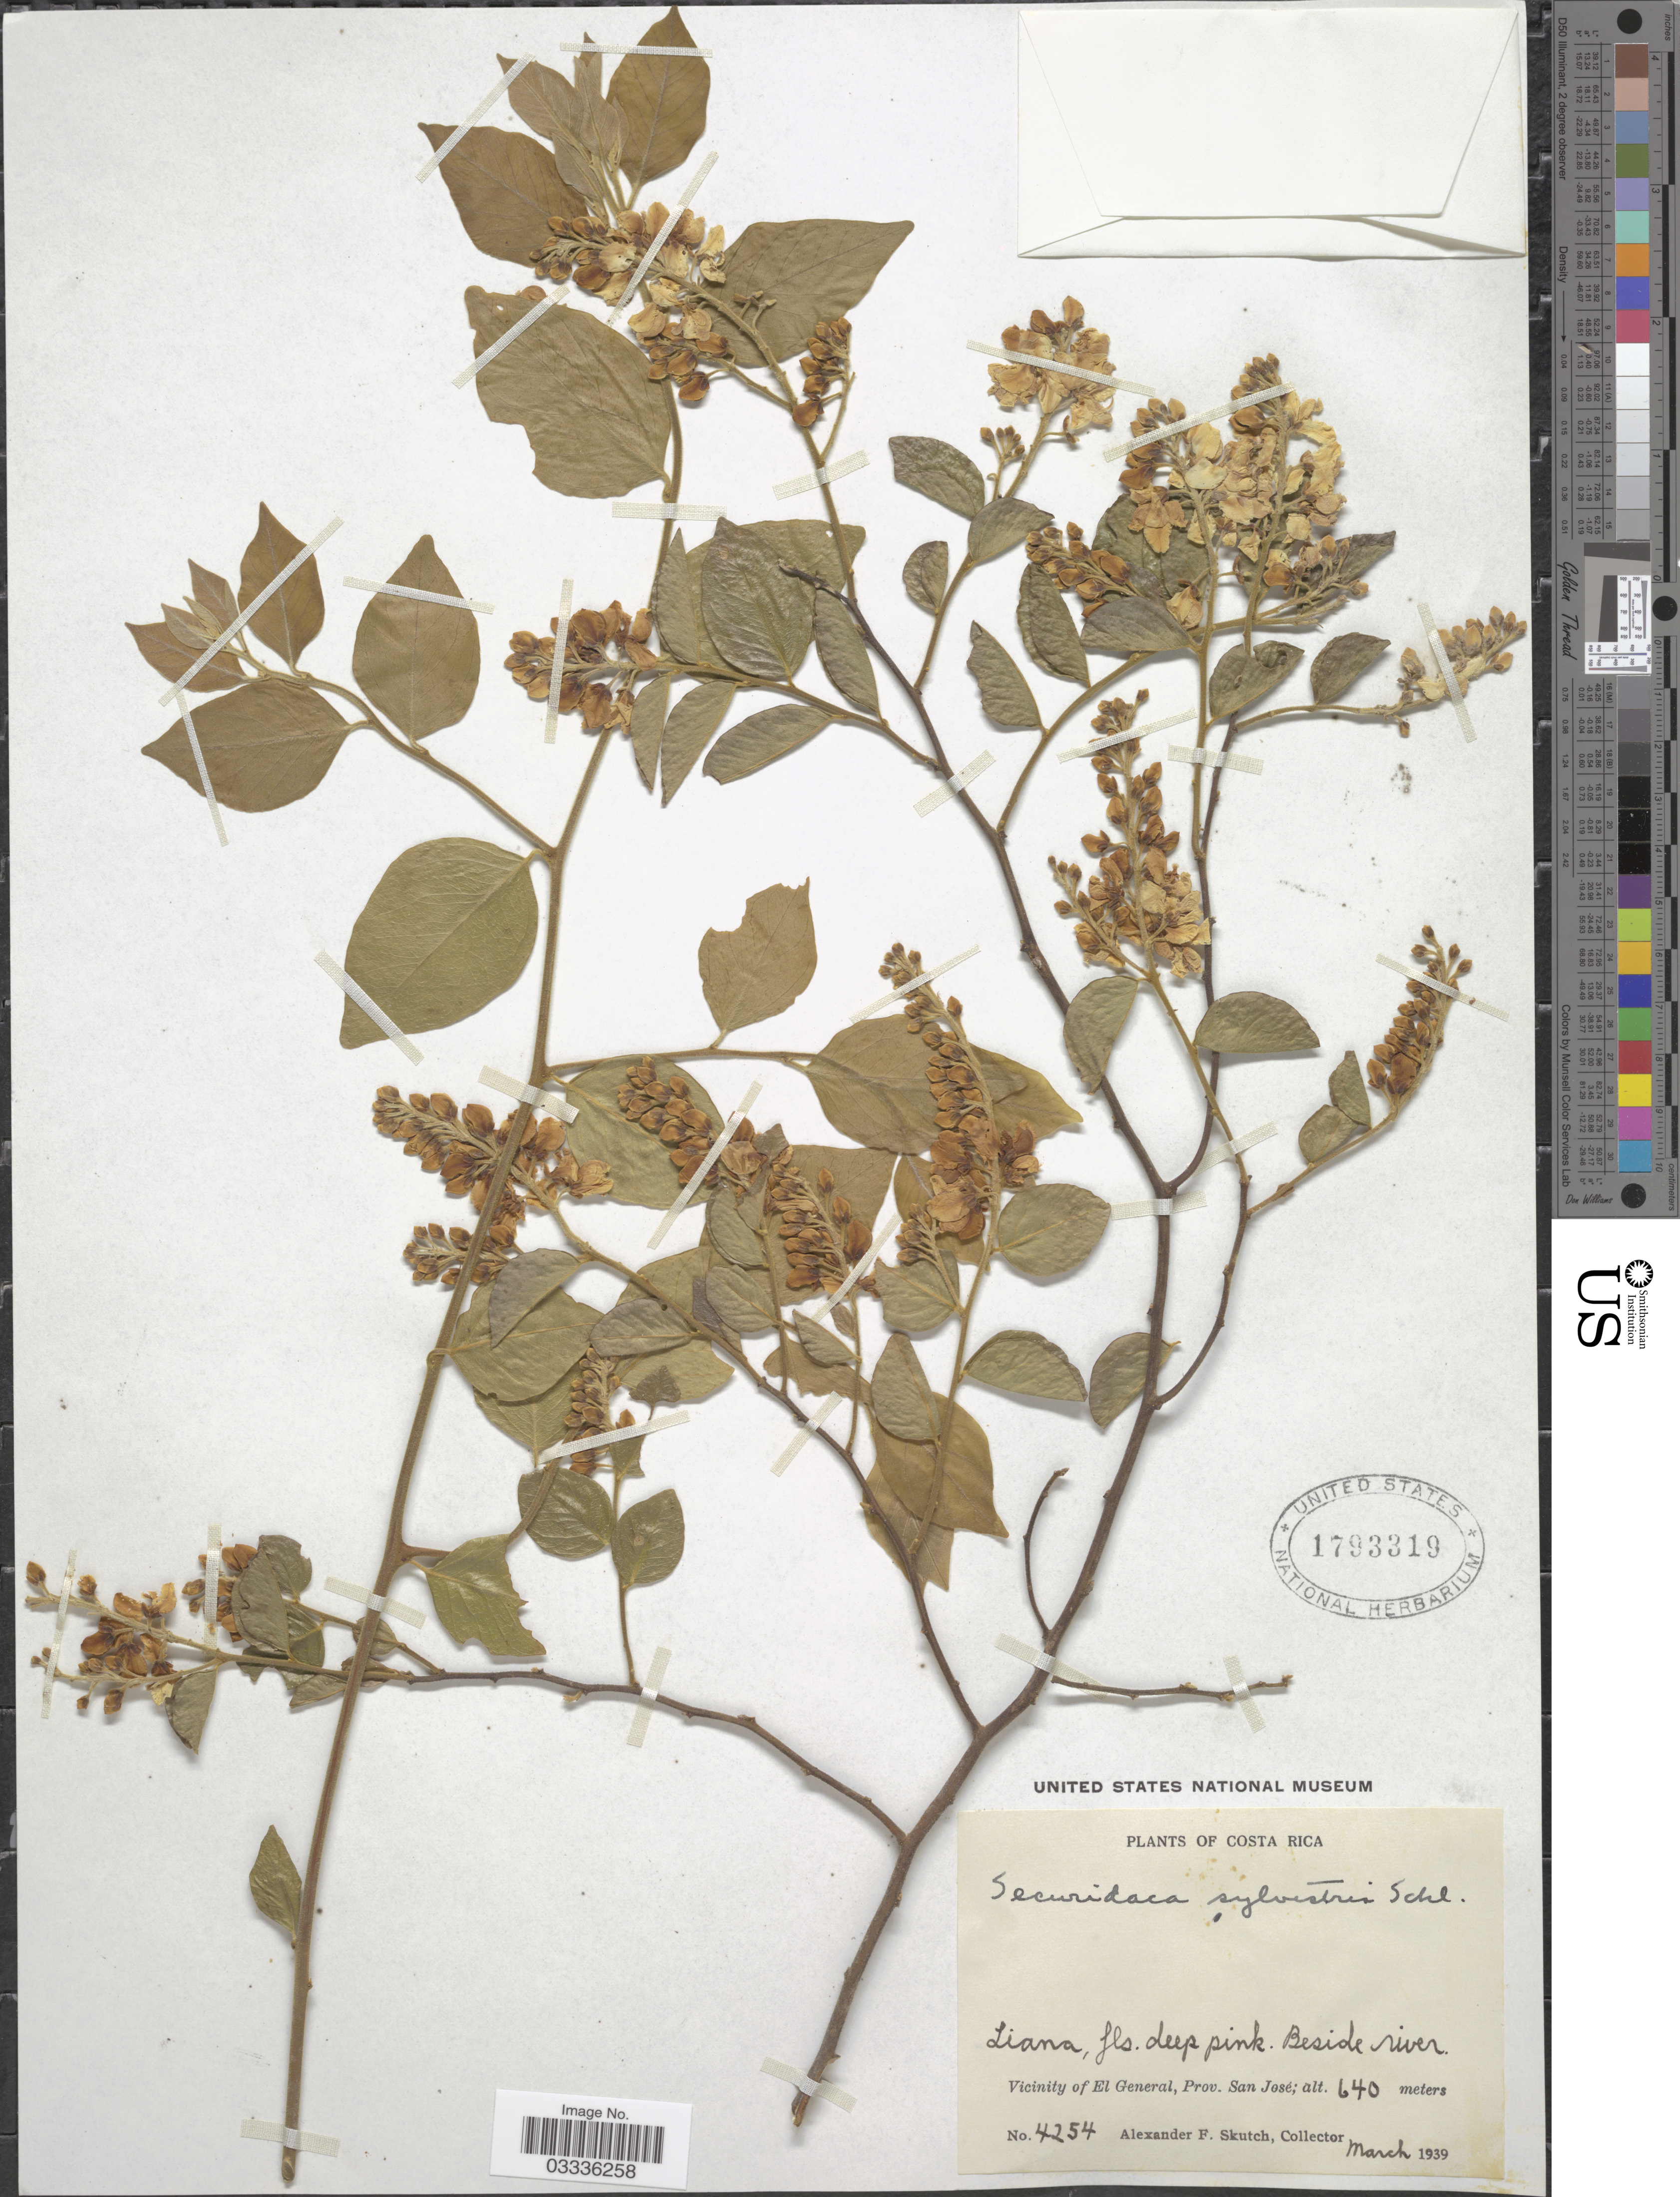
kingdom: Plantae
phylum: Tracheophyta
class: Magnoliopsida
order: Fabales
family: Polygalaceae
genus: Securidaca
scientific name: Securidaca sylvestris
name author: Schltdl.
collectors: A. F. Skutch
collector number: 4254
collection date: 1939-03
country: Costa Rica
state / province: San José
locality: Vicinity of El General.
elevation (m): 640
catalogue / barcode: US 1793319